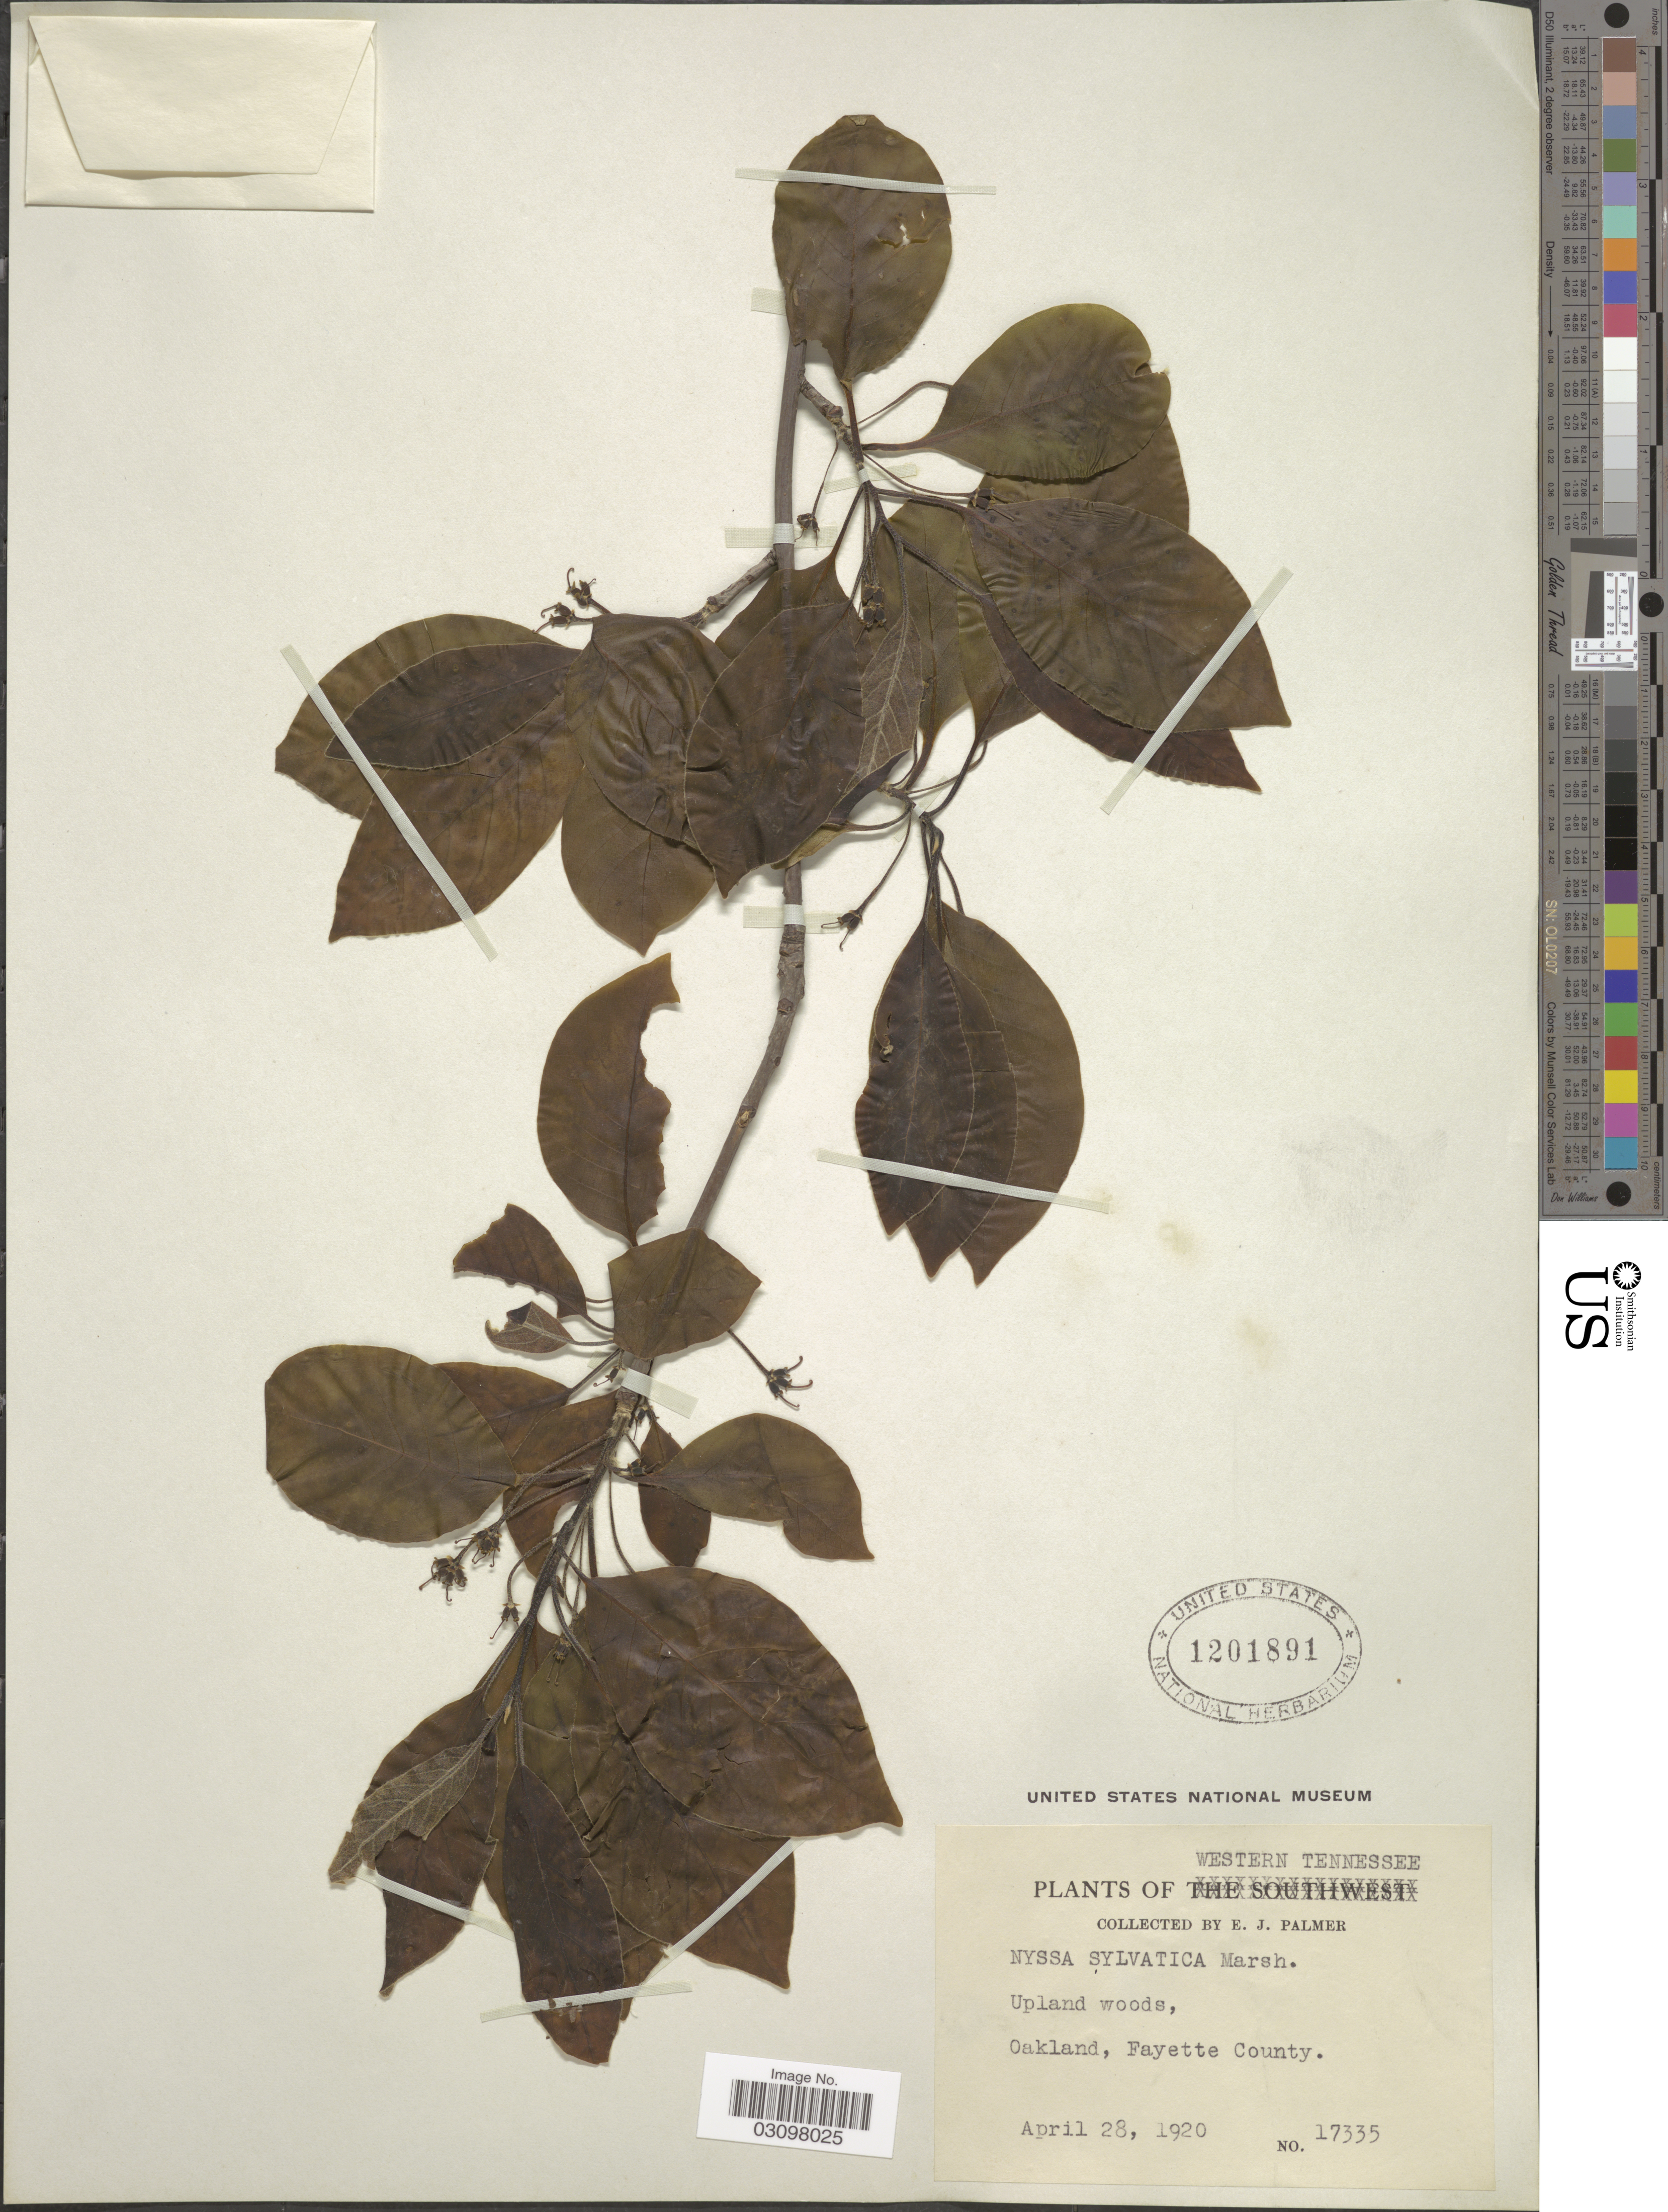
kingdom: Plantae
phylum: Tracheophyta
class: Magnoliopsida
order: Cornales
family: Nyssaceae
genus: Nyssa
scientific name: Nyssa sylvatica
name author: Marshall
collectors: E. J. Palmer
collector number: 17335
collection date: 1920-04-28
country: United States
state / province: Tennessee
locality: Western Tennessee. Oakland, Fayette County.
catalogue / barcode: US 1201891